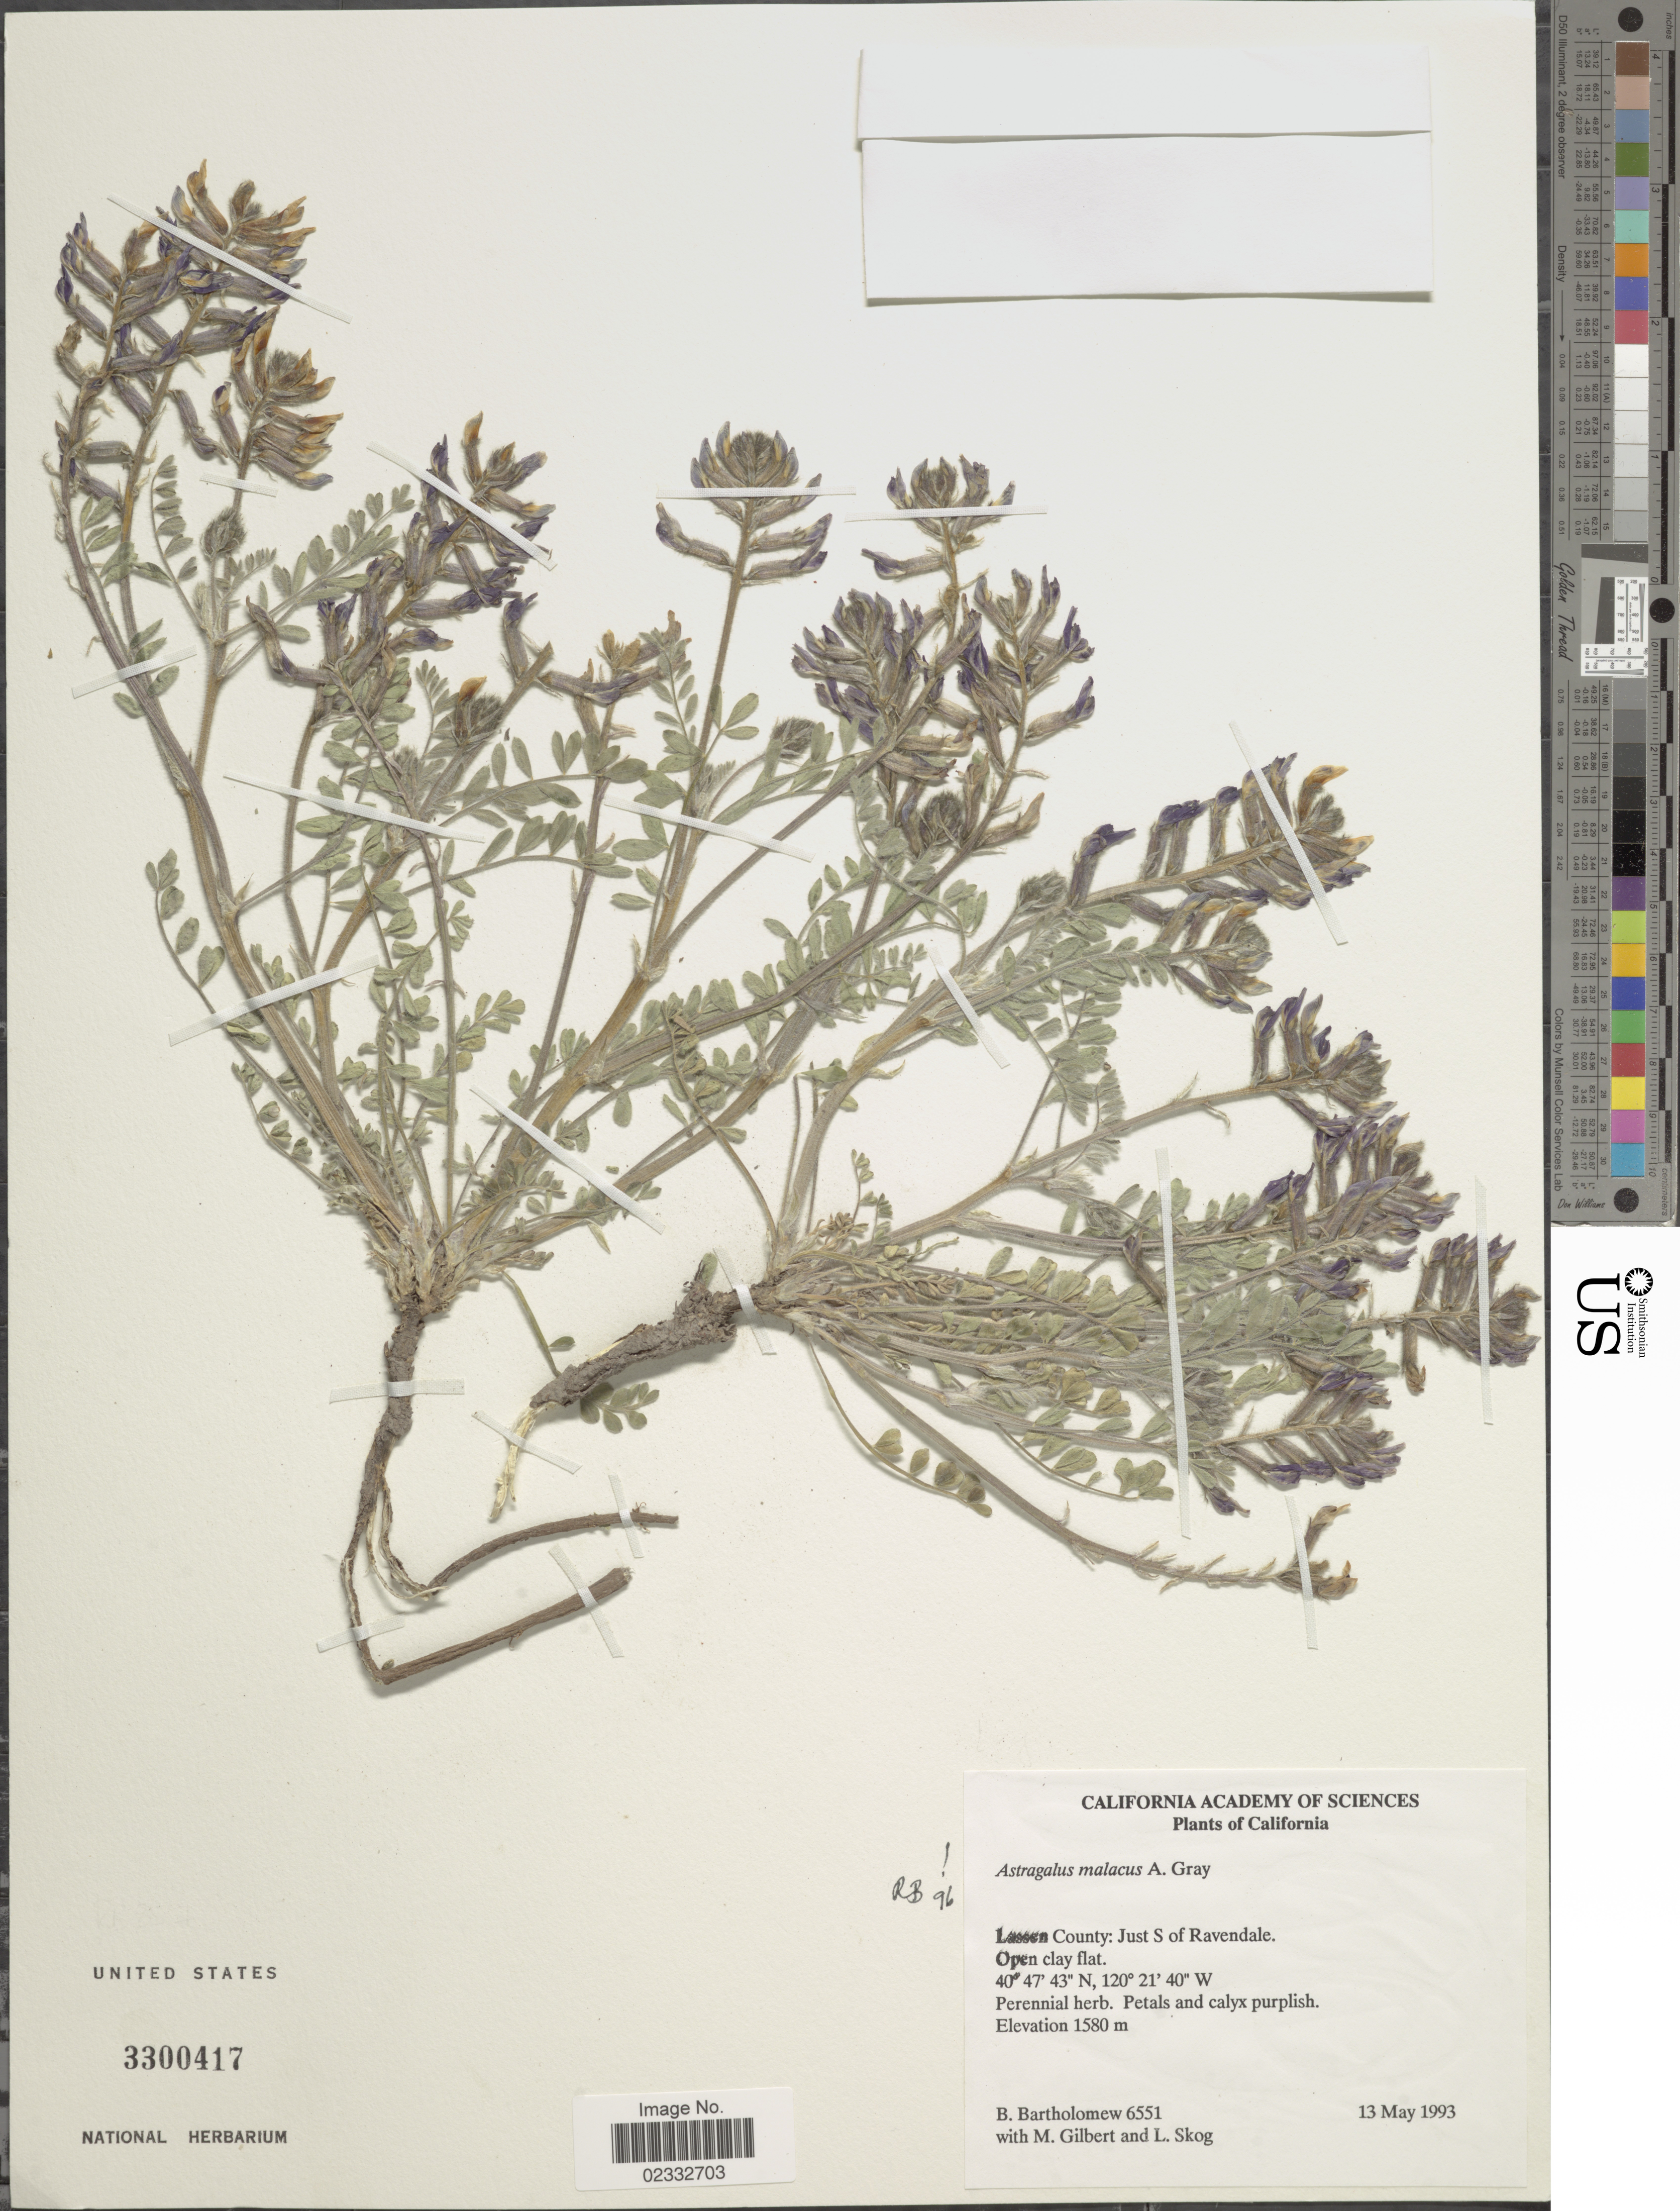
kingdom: Plantae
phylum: Tracheophyta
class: Magnoliopsida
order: Fabales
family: Fabaceae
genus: Astragalus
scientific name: Astragalus malacus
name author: A. Gray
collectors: B. Bartholomew, M. Gilbert & L. E. Skog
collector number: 6551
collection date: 1993-05-13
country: United States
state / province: California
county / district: Lassen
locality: Lassen County: Just S of Ravendale, open clay flat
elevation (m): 1580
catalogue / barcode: US 3300417